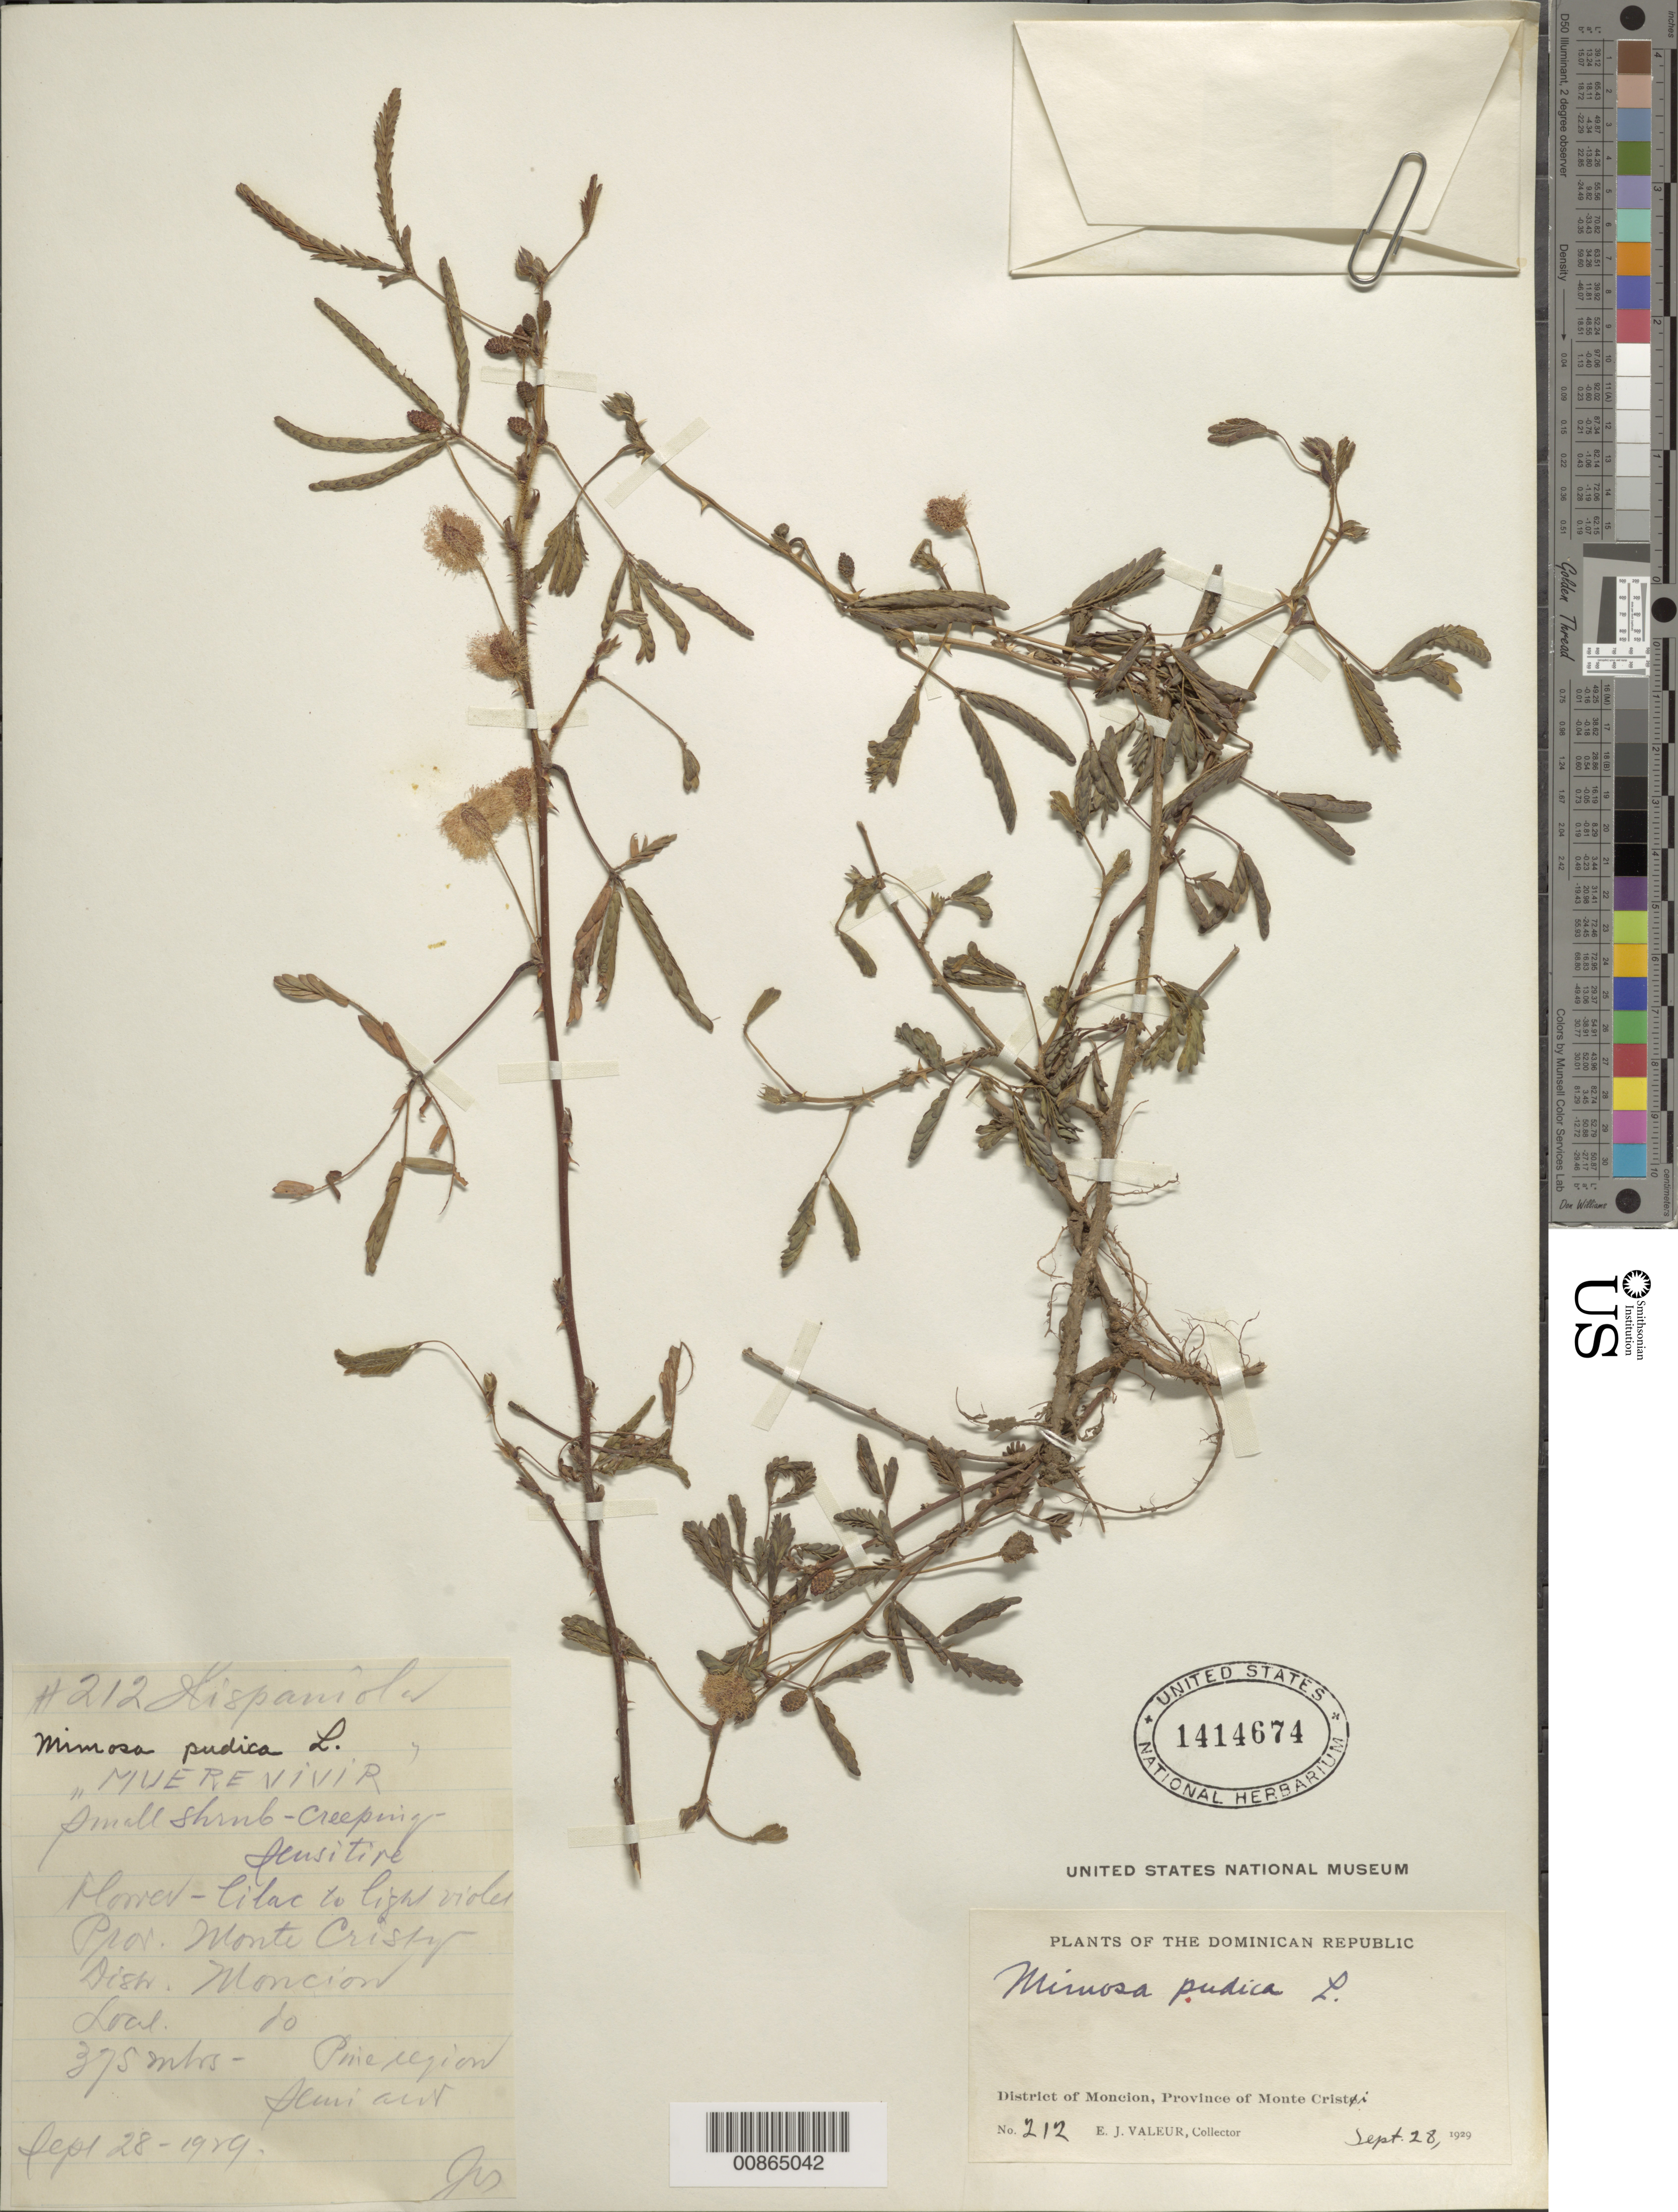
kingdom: Plantae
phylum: Tracheophyta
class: Magnoliopsida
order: Fabales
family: Fabaceae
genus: Mimosa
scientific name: Mimosa pudica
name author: L.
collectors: E. Valeur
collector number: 212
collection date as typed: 28 Sep 1929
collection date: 1929-09-28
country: Dominican Republic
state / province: Monte Cristi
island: Hispaniola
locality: District of Monción.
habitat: Pine region. Semi Arid.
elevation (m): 375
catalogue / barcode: US 1414674